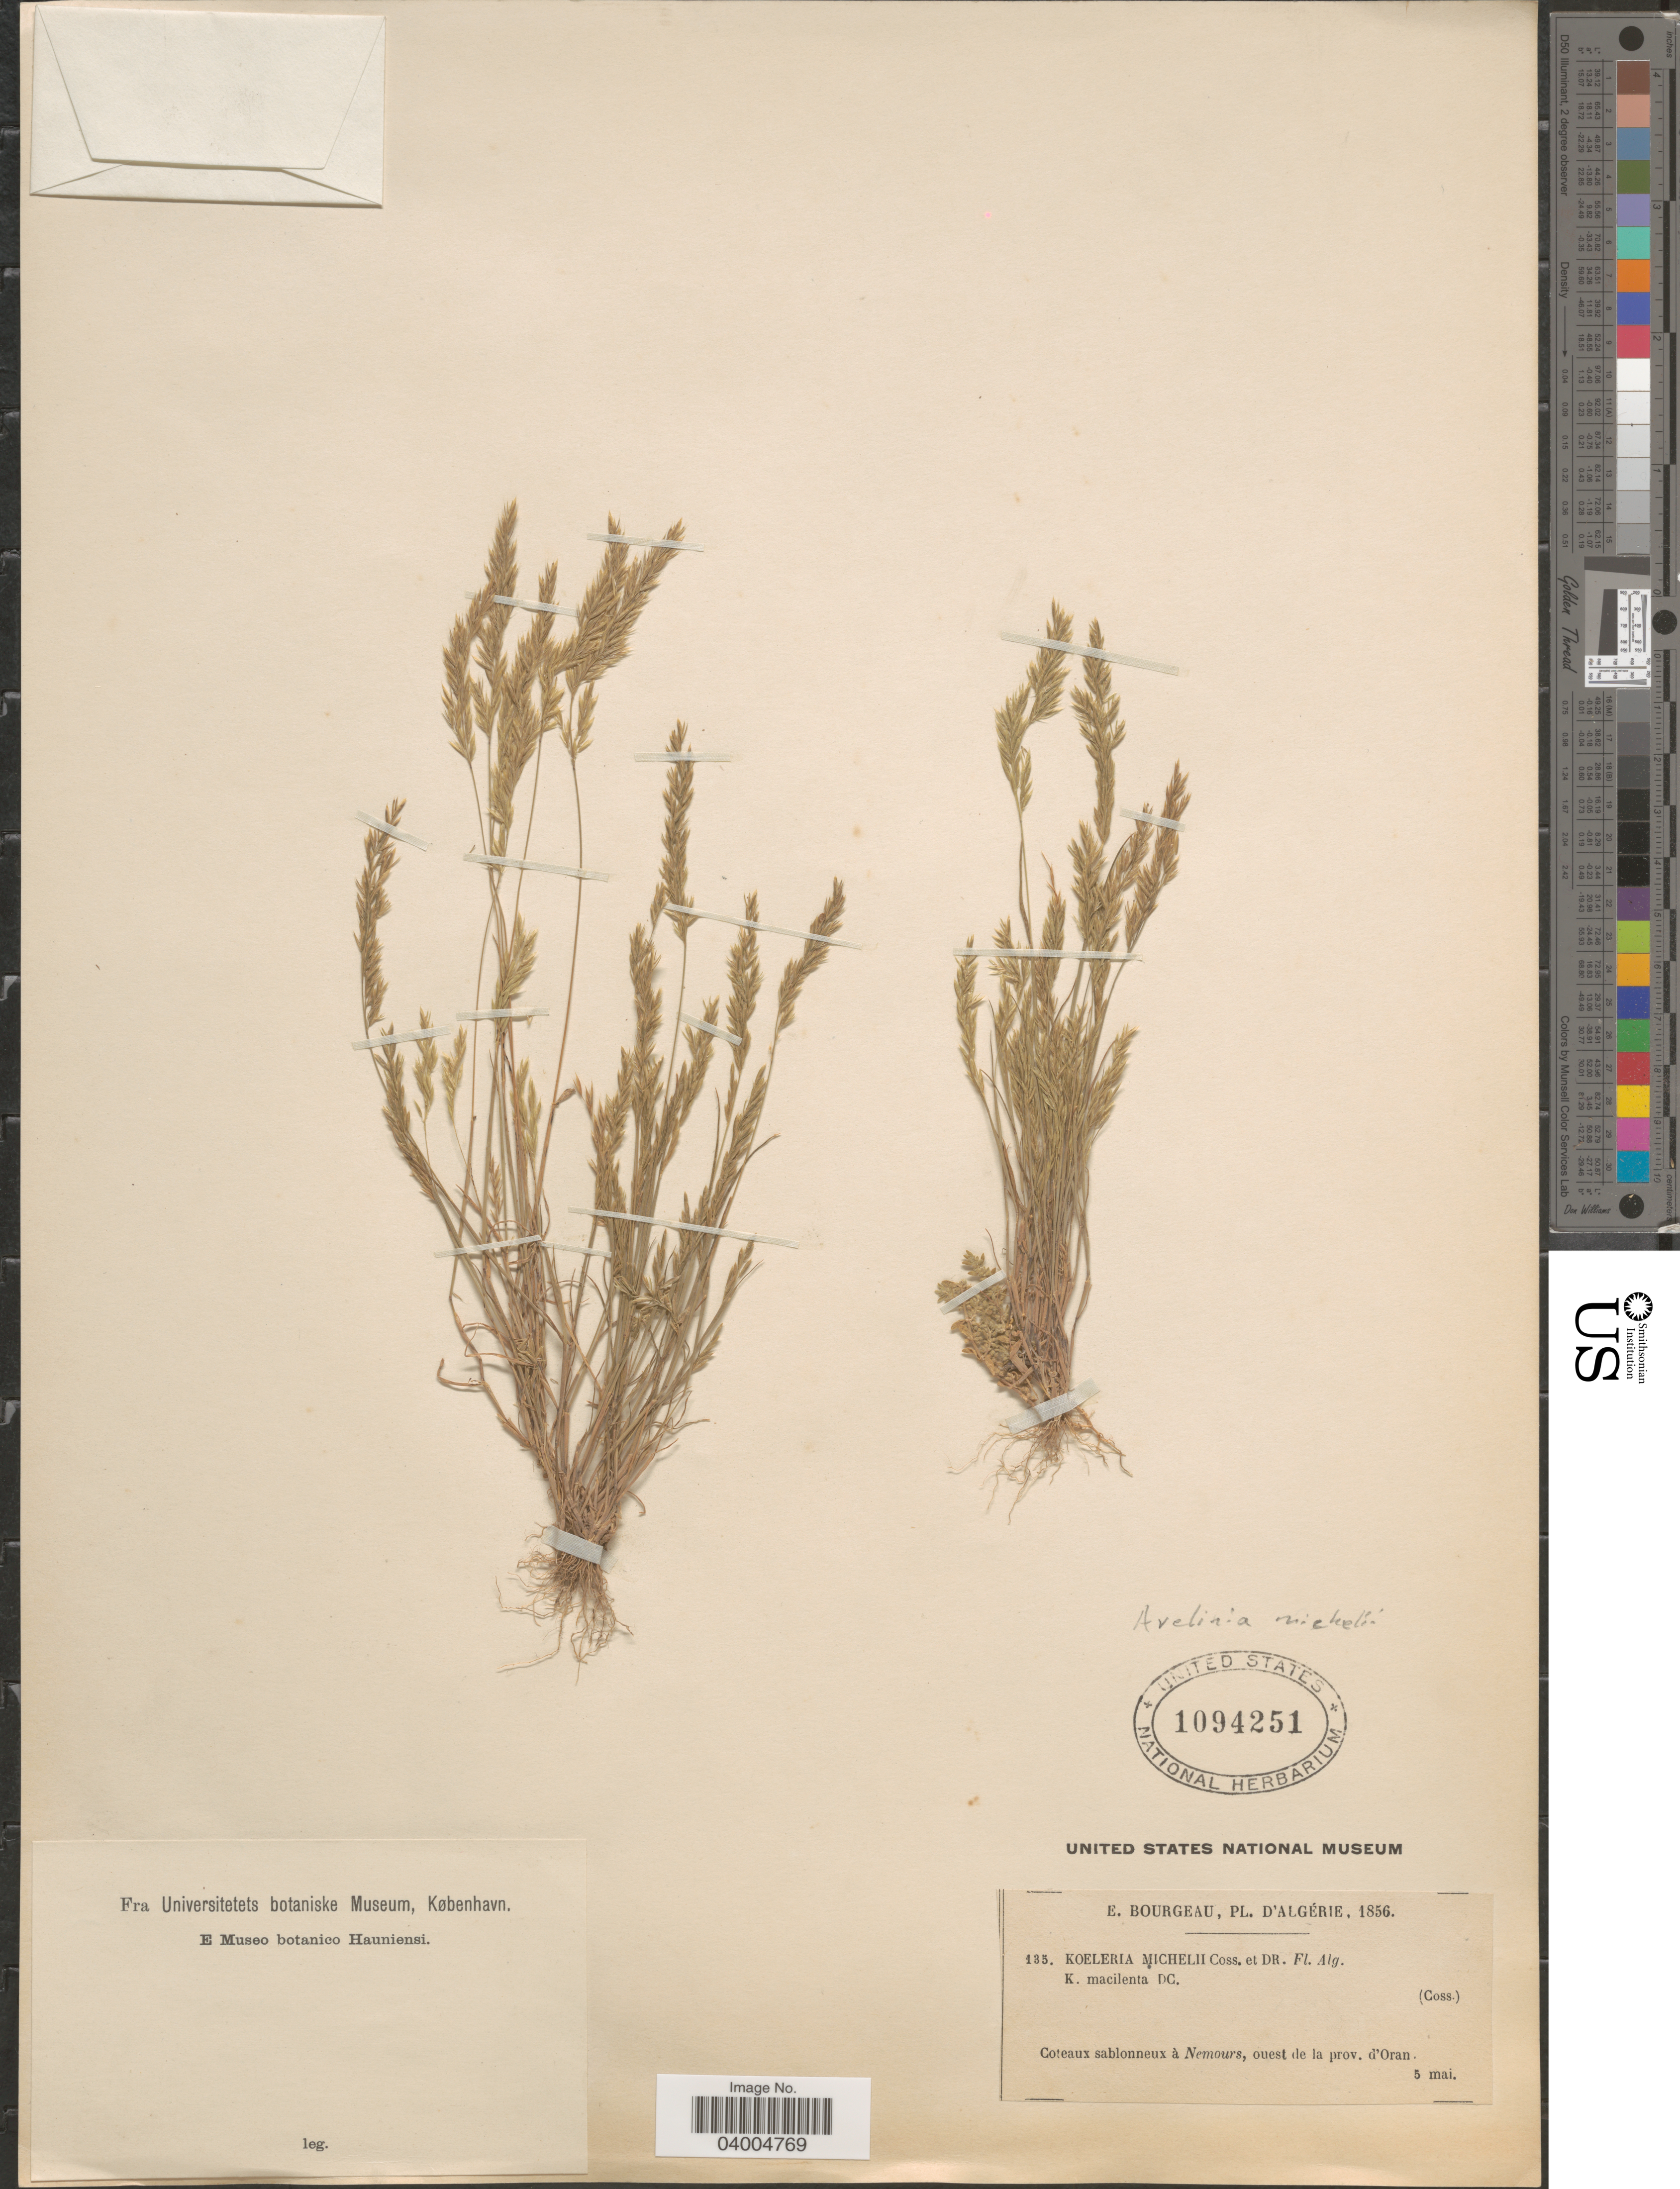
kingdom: Plantae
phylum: Tracheophyta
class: Liliopsida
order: Poales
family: Poaceae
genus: Avellinia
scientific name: Avellinia michelii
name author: (Savi) Parl.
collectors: E. Bourgeau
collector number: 135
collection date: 1856-05-05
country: Algeria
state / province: Oran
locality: Coteaux sablonneux à Nemours, ouest de la prov. d'Oran.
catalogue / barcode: US 1094251